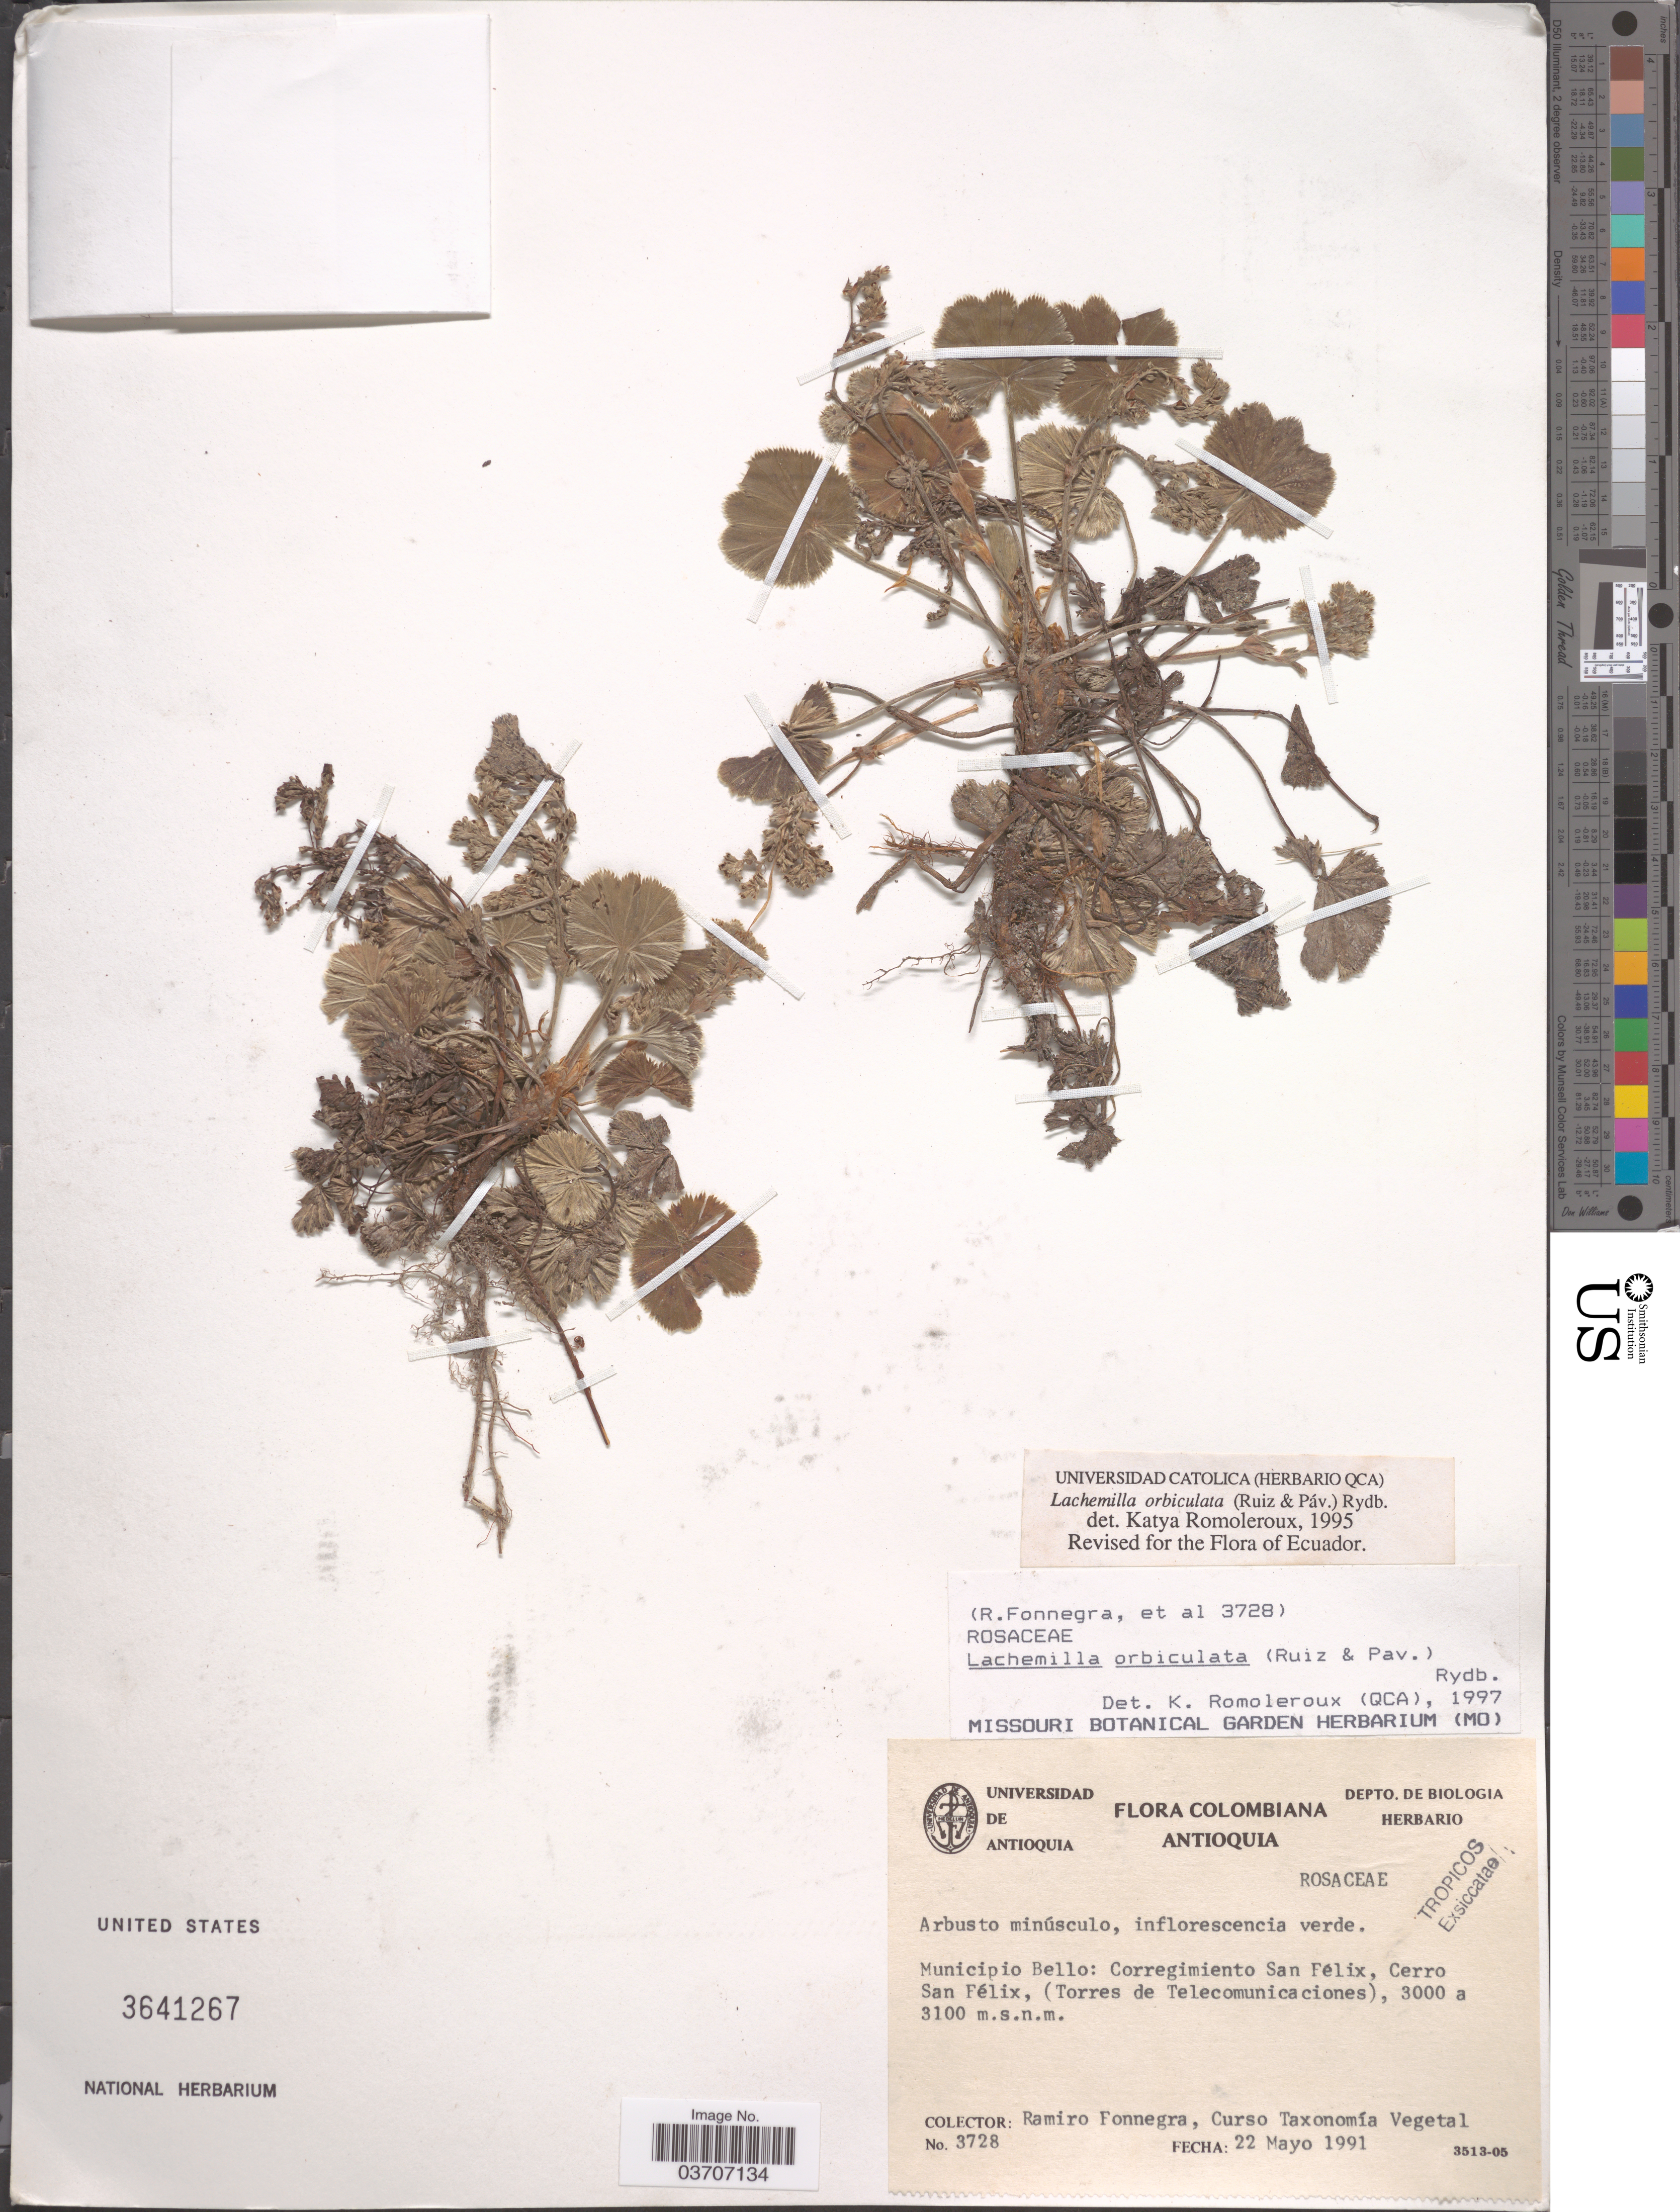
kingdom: Plantae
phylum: Tracheophyta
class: Magnoliopsida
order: Rosales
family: Rosaceae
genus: Lachemilla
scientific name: Lachemilla orbiculata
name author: (Ruiz & Pav.) Rydb.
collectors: R. Fonnegra & Curso taxonomía vegetal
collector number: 3728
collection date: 1991-05-22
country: Colombia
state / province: Antioquia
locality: Municipio Bello: Corregimiento San Félex, Cerro San Félix, (Torres de Telecomunicaciones).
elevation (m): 3000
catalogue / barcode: US 3641267